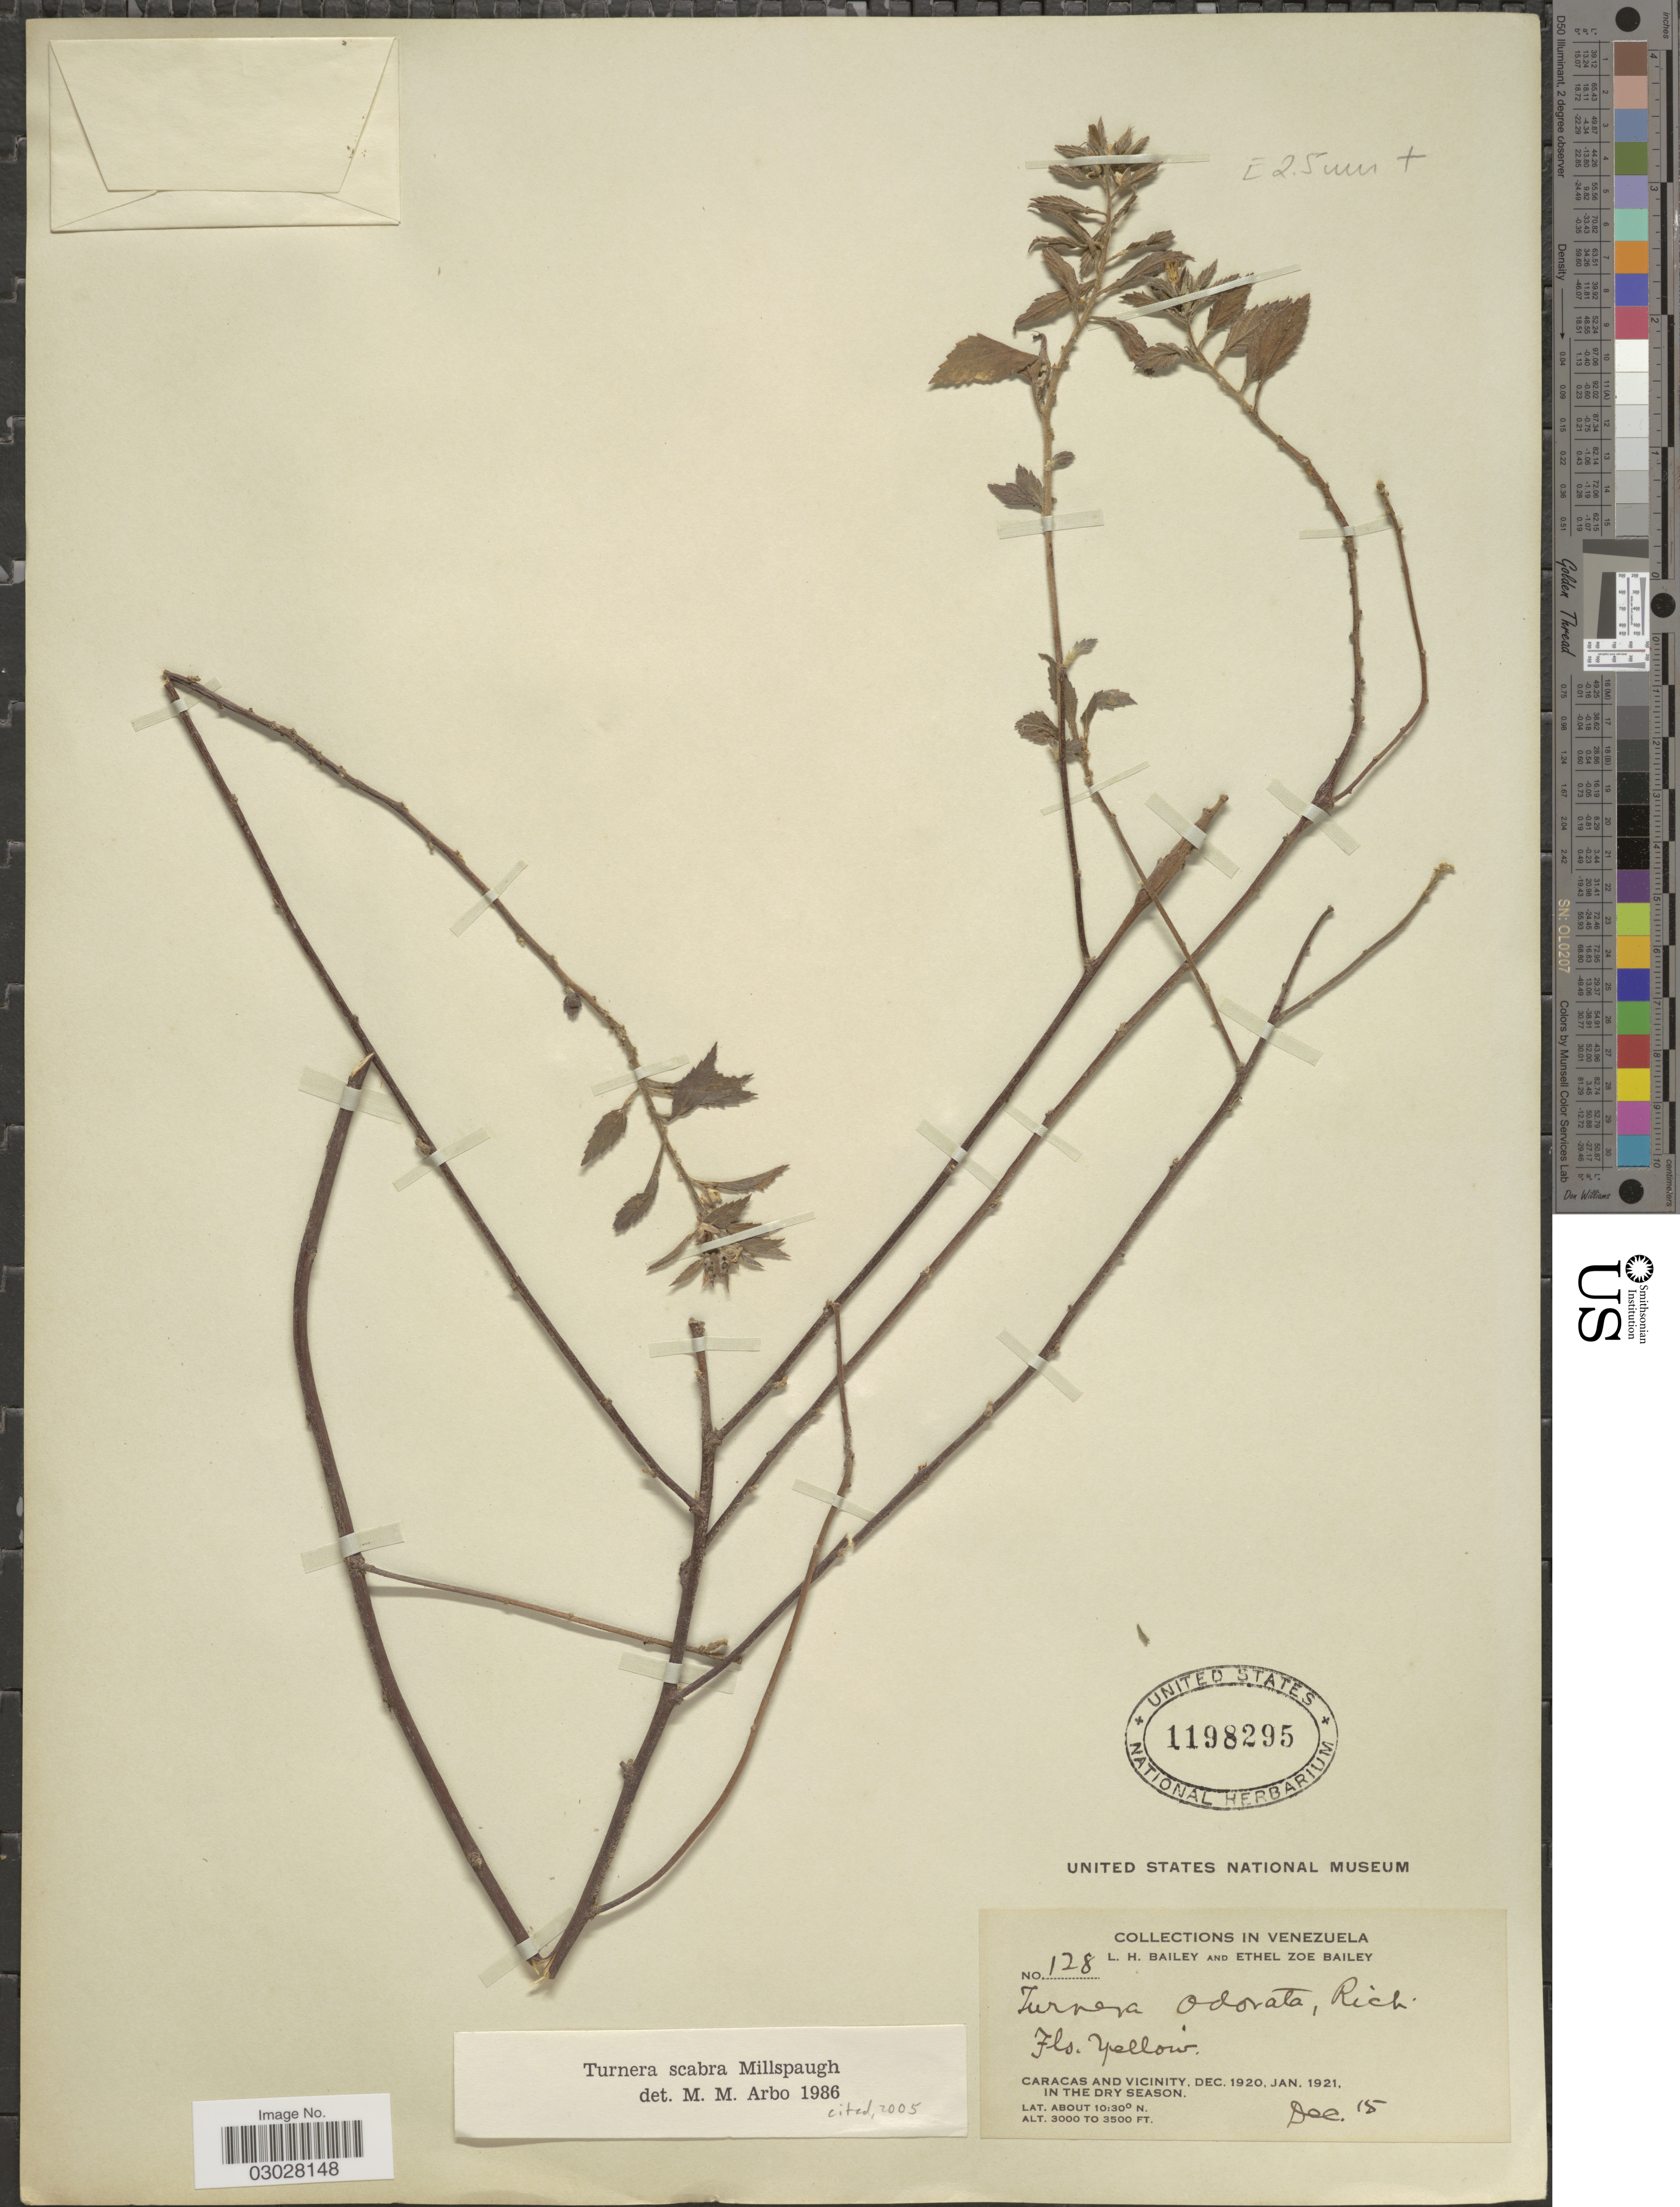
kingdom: Plantae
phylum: Tracheophyta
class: Magnoliopsida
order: Malpighiales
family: Turneraceae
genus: Turnera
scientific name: Turnera scabra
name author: Millsp.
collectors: L. H. Bailey & E. Z. Bailey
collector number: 128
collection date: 1920-12-15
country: Venezuela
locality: Caracas and Vicinity.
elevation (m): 914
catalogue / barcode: US 1198295